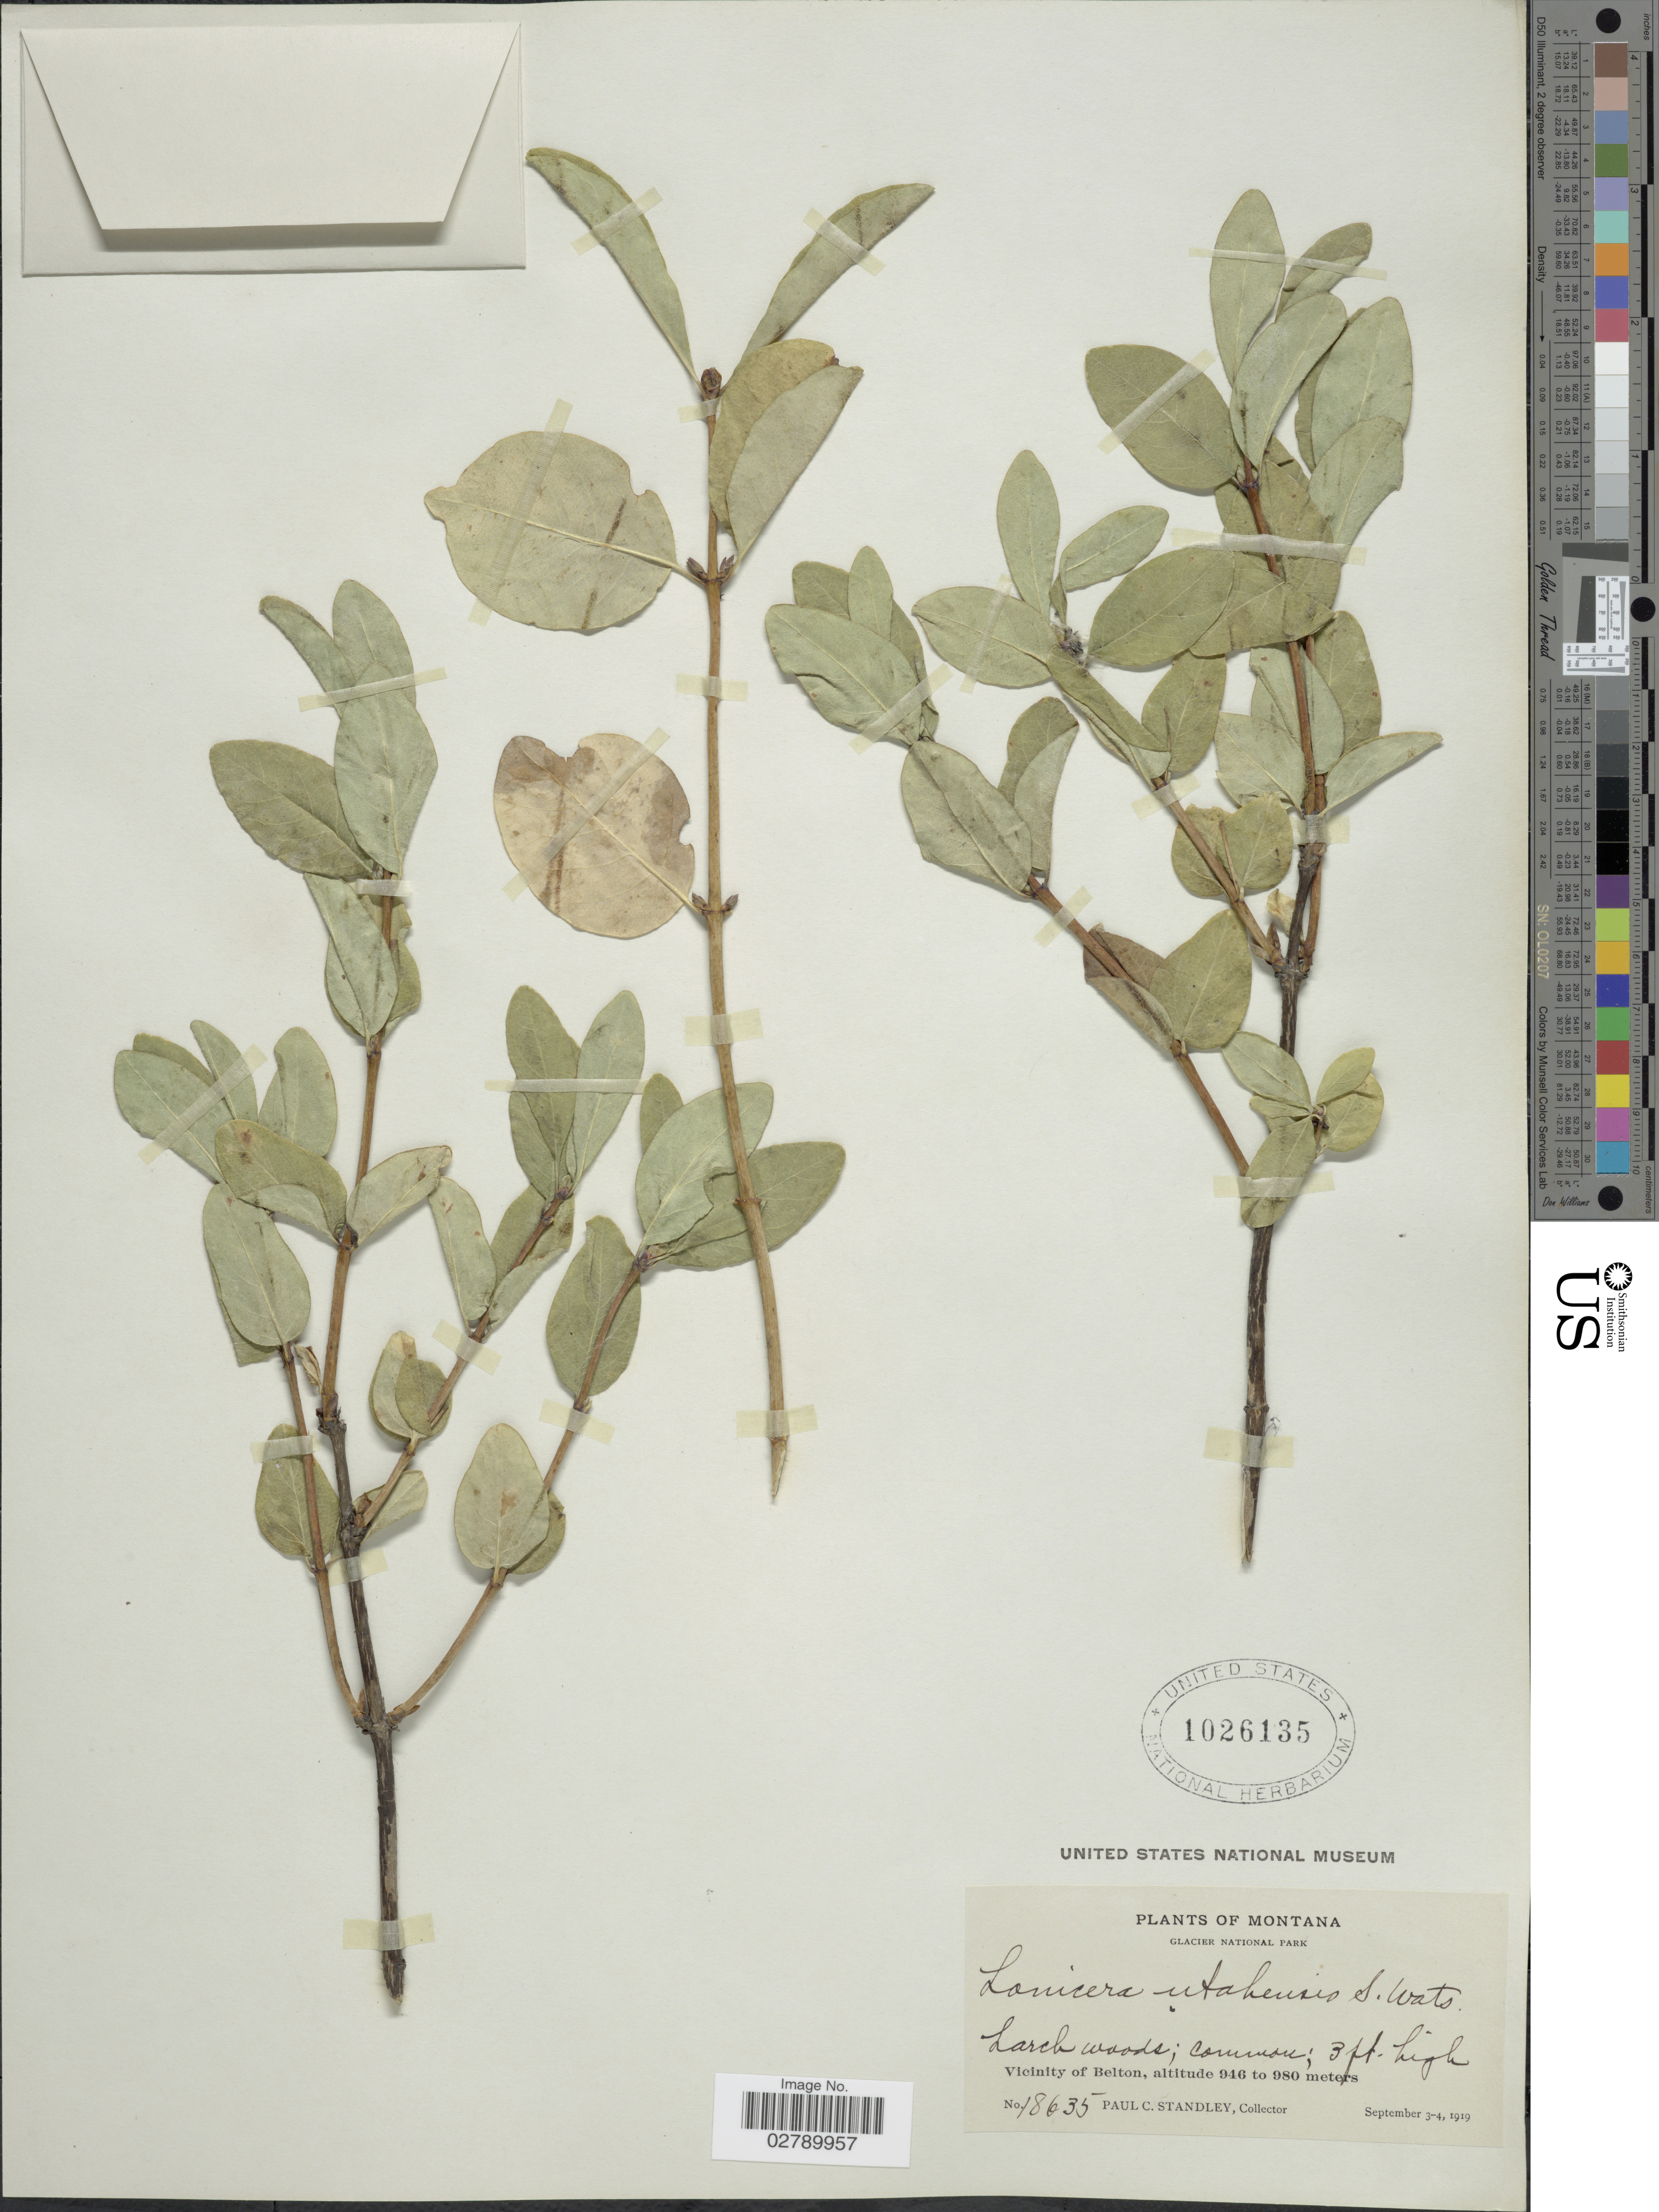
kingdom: Plantae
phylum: Tracheophyta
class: Magnoliopsida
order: Dipsacales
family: Caprifoliaceae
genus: Lonicera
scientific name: Lonicera utahensis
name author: S. Watson in C. King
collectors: P. C. Standley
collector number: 18635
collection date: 1919-09-03/1919-09-04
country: United States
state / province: Montana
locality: Glacier National Park. Vicinity of Belton.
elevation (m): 946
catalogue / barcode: US 1026135